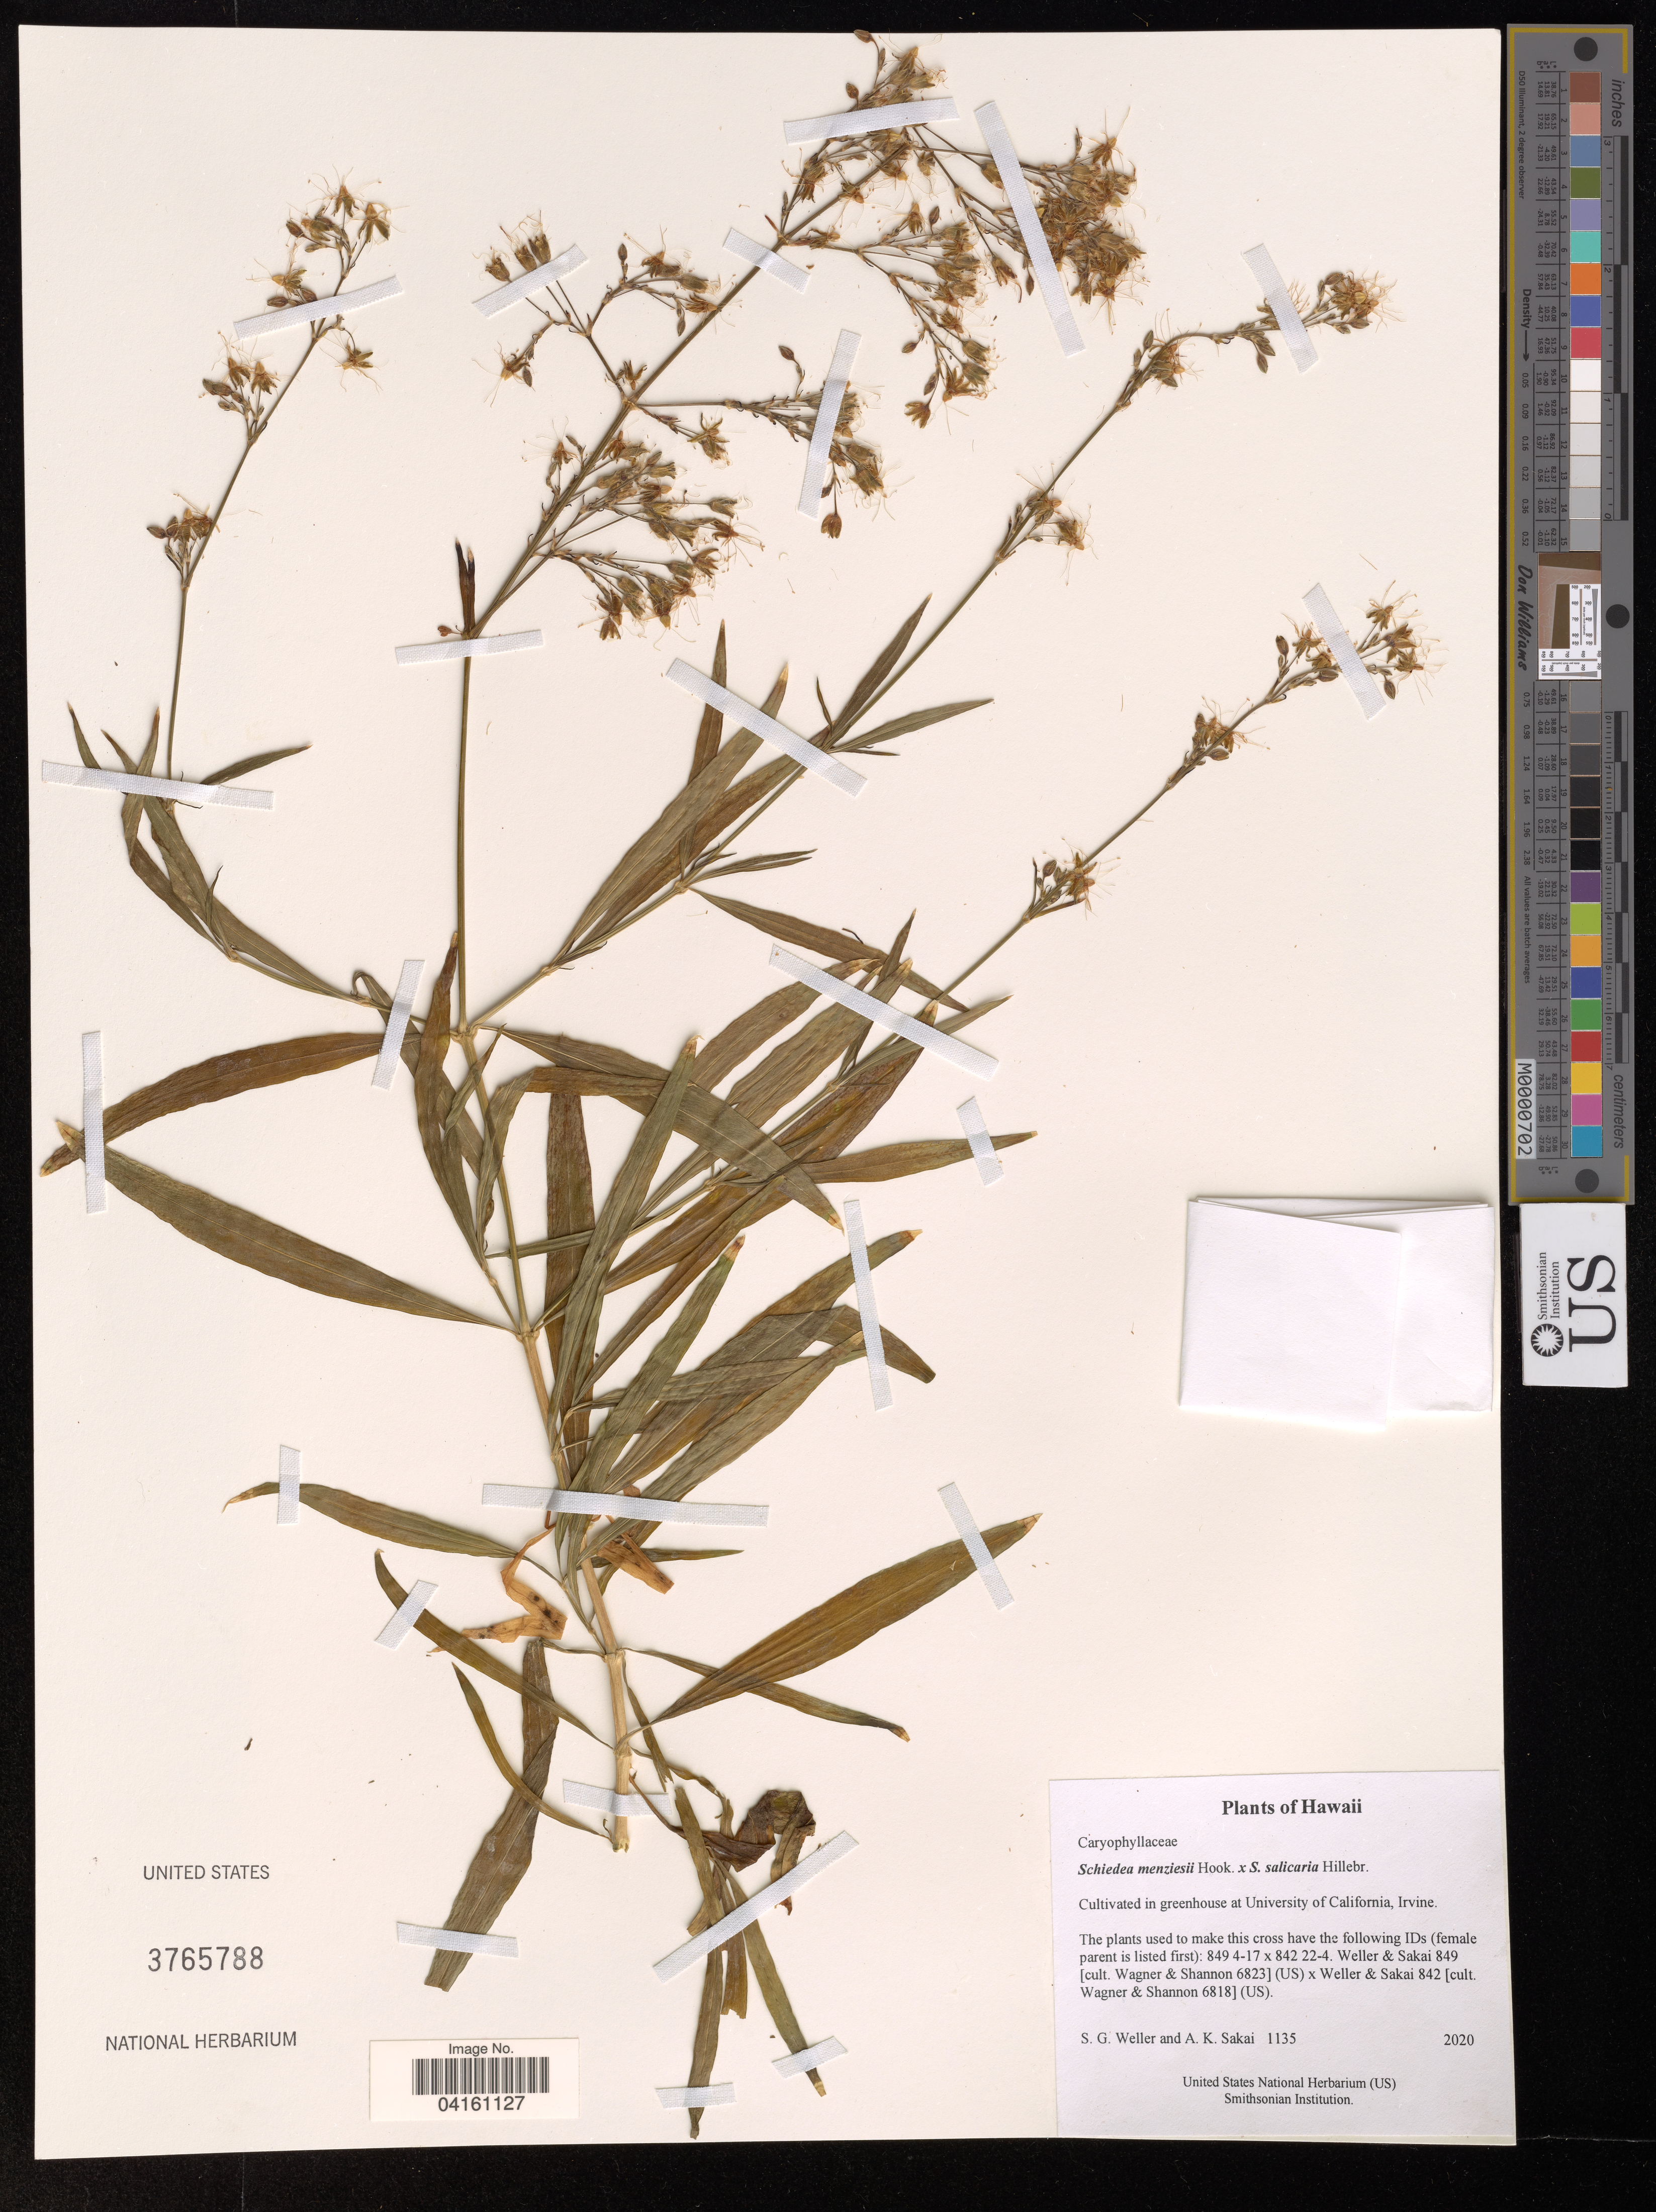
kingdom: Plantae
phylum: Tracheophyta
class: Magnoliopsida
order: Caryophyllales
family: Caryophyllaceae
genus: Schiedea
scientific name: Schiedea menziesii x S. salicaria Hillebr.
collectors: S. G. Weller & A. Sakai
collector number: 1135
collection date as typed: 2020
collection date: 2020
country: United States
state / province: California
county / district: Orange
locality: Cultivated in greenhouse at University of California, Irvine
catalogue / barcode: US 3765788